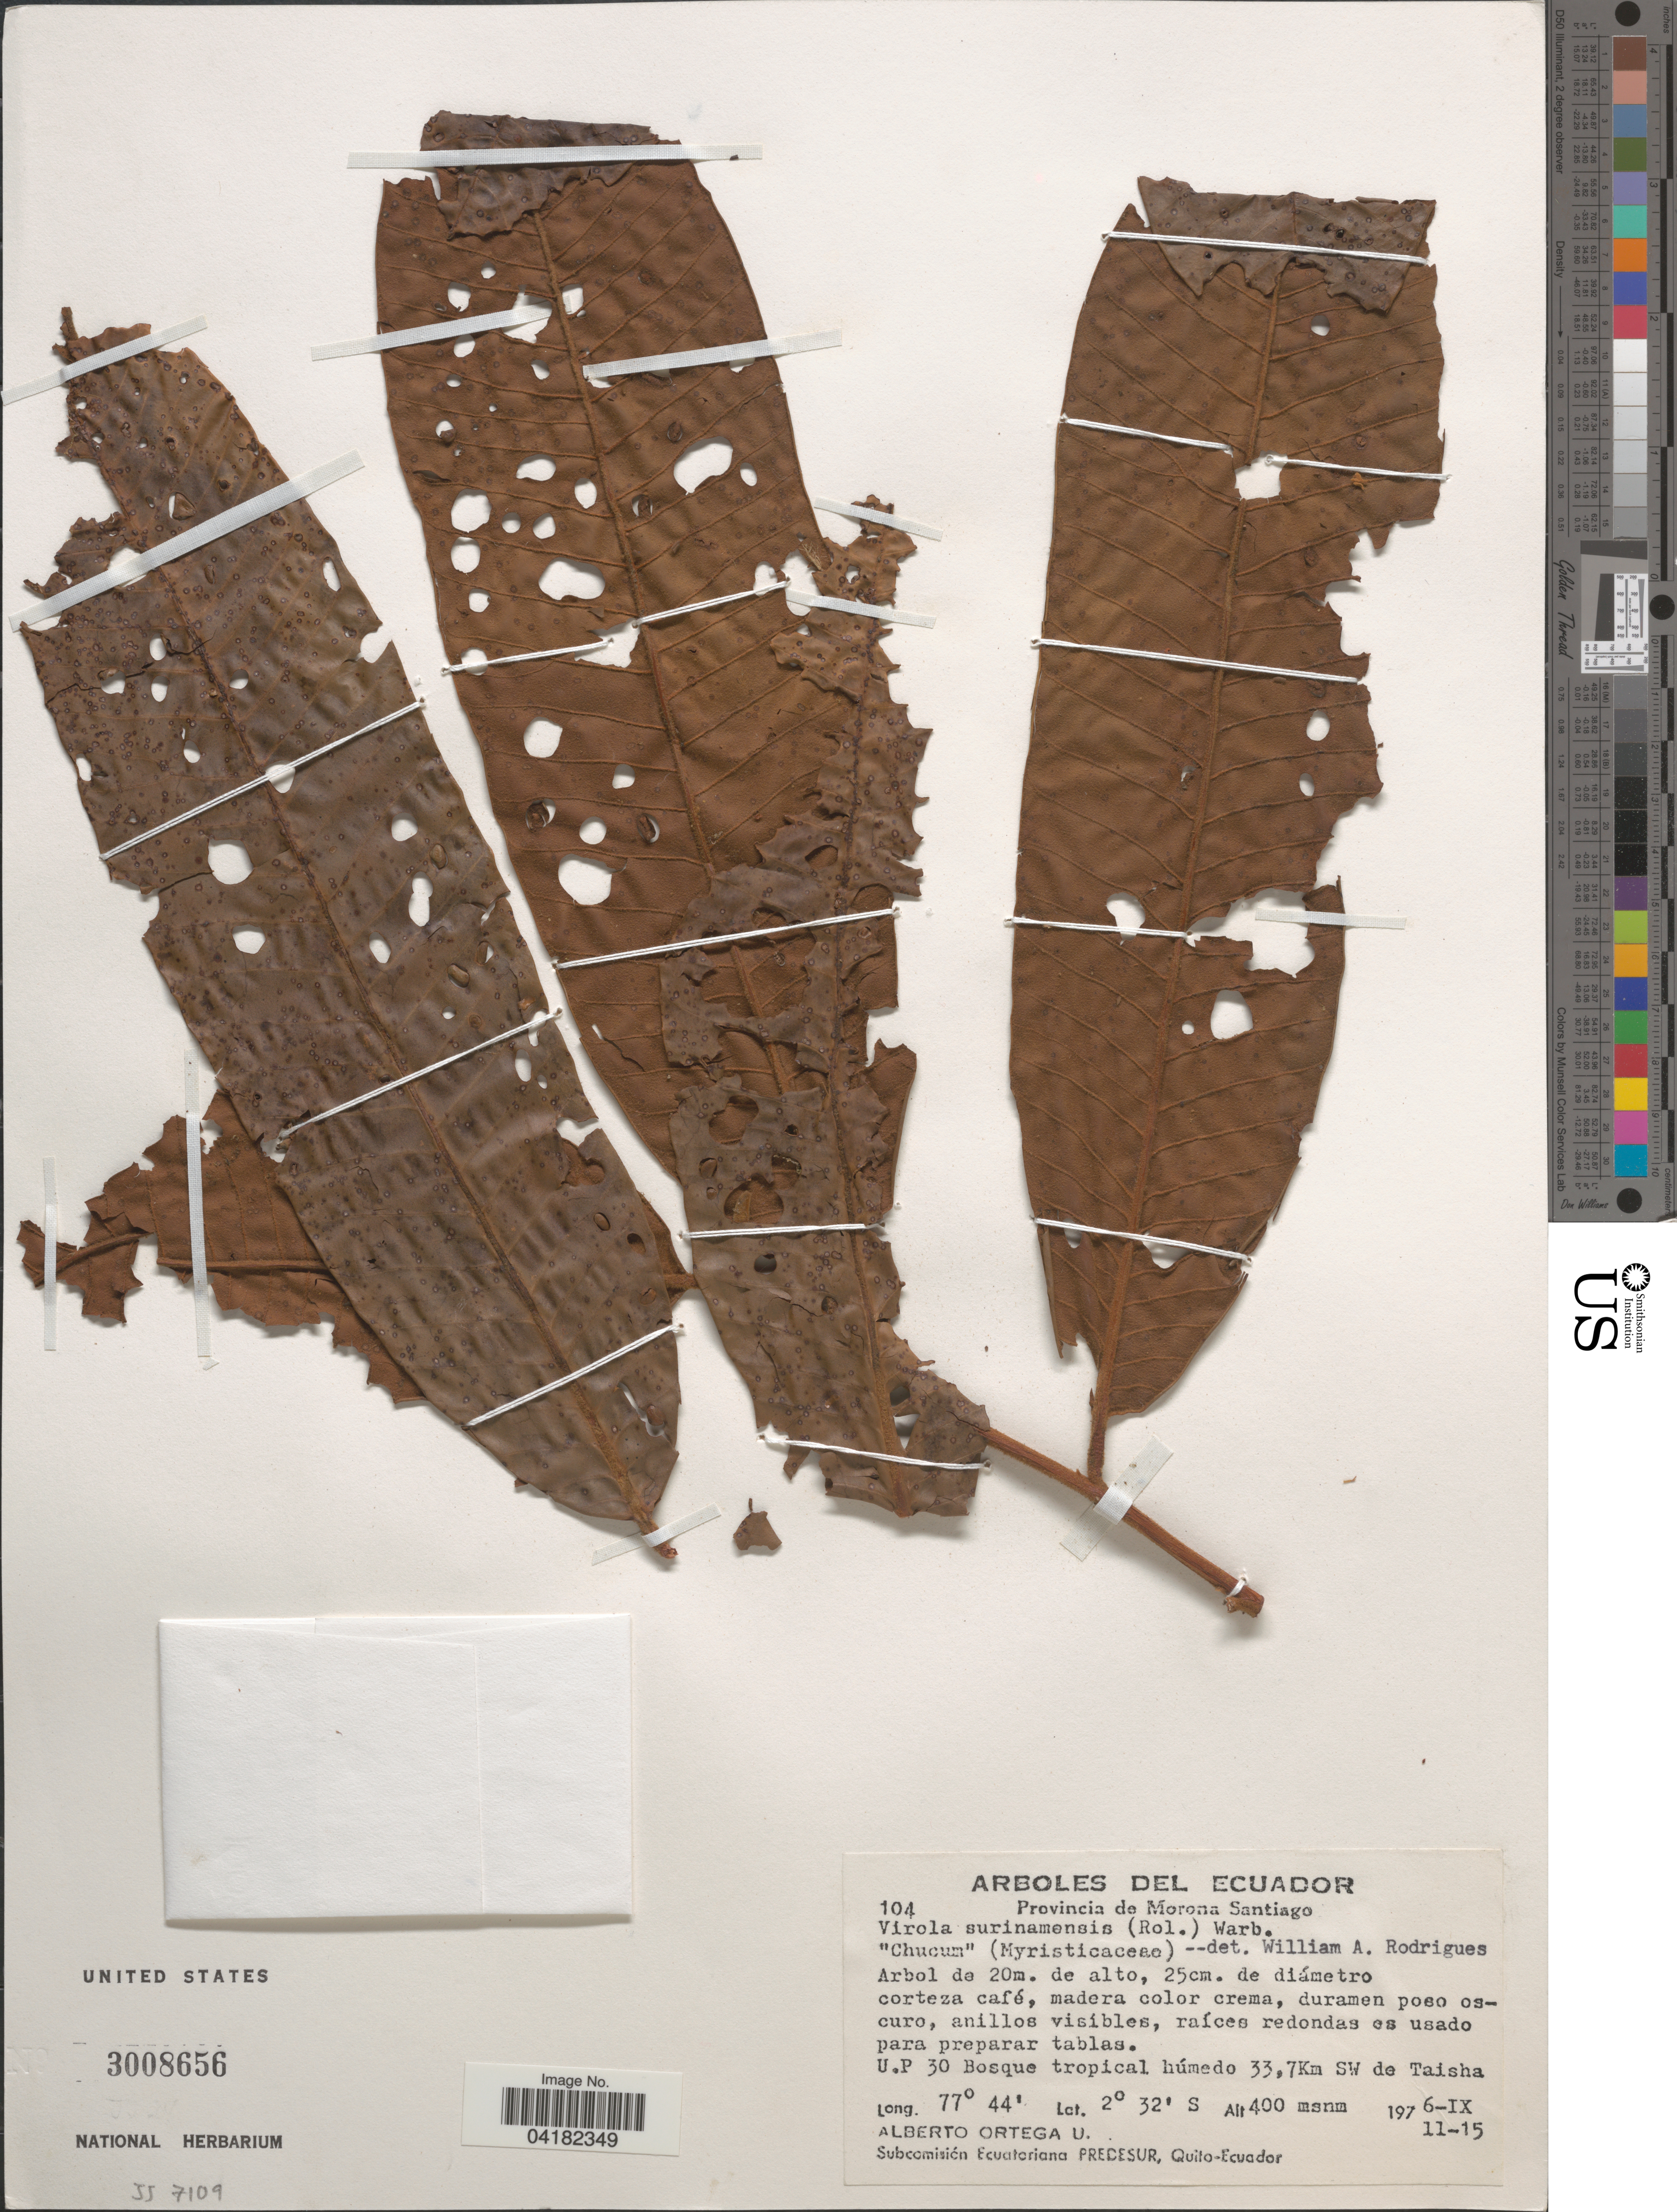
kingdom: Plantae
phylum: Tracheophyta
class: Magnoliopsida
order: Magnoliales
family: Myristicaceae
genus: Virola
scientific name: Virola surinamensis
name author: (Rol.) Warb.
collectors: A. T. Ortega U.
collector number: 104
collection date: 1976-09-11/1976-09-15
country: Ecuador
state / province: Morona-Santiago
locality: U. P 30 Bosque tropical húmedo 33,7Km SW de Taisha.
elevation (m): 400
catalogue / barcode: US 3008656